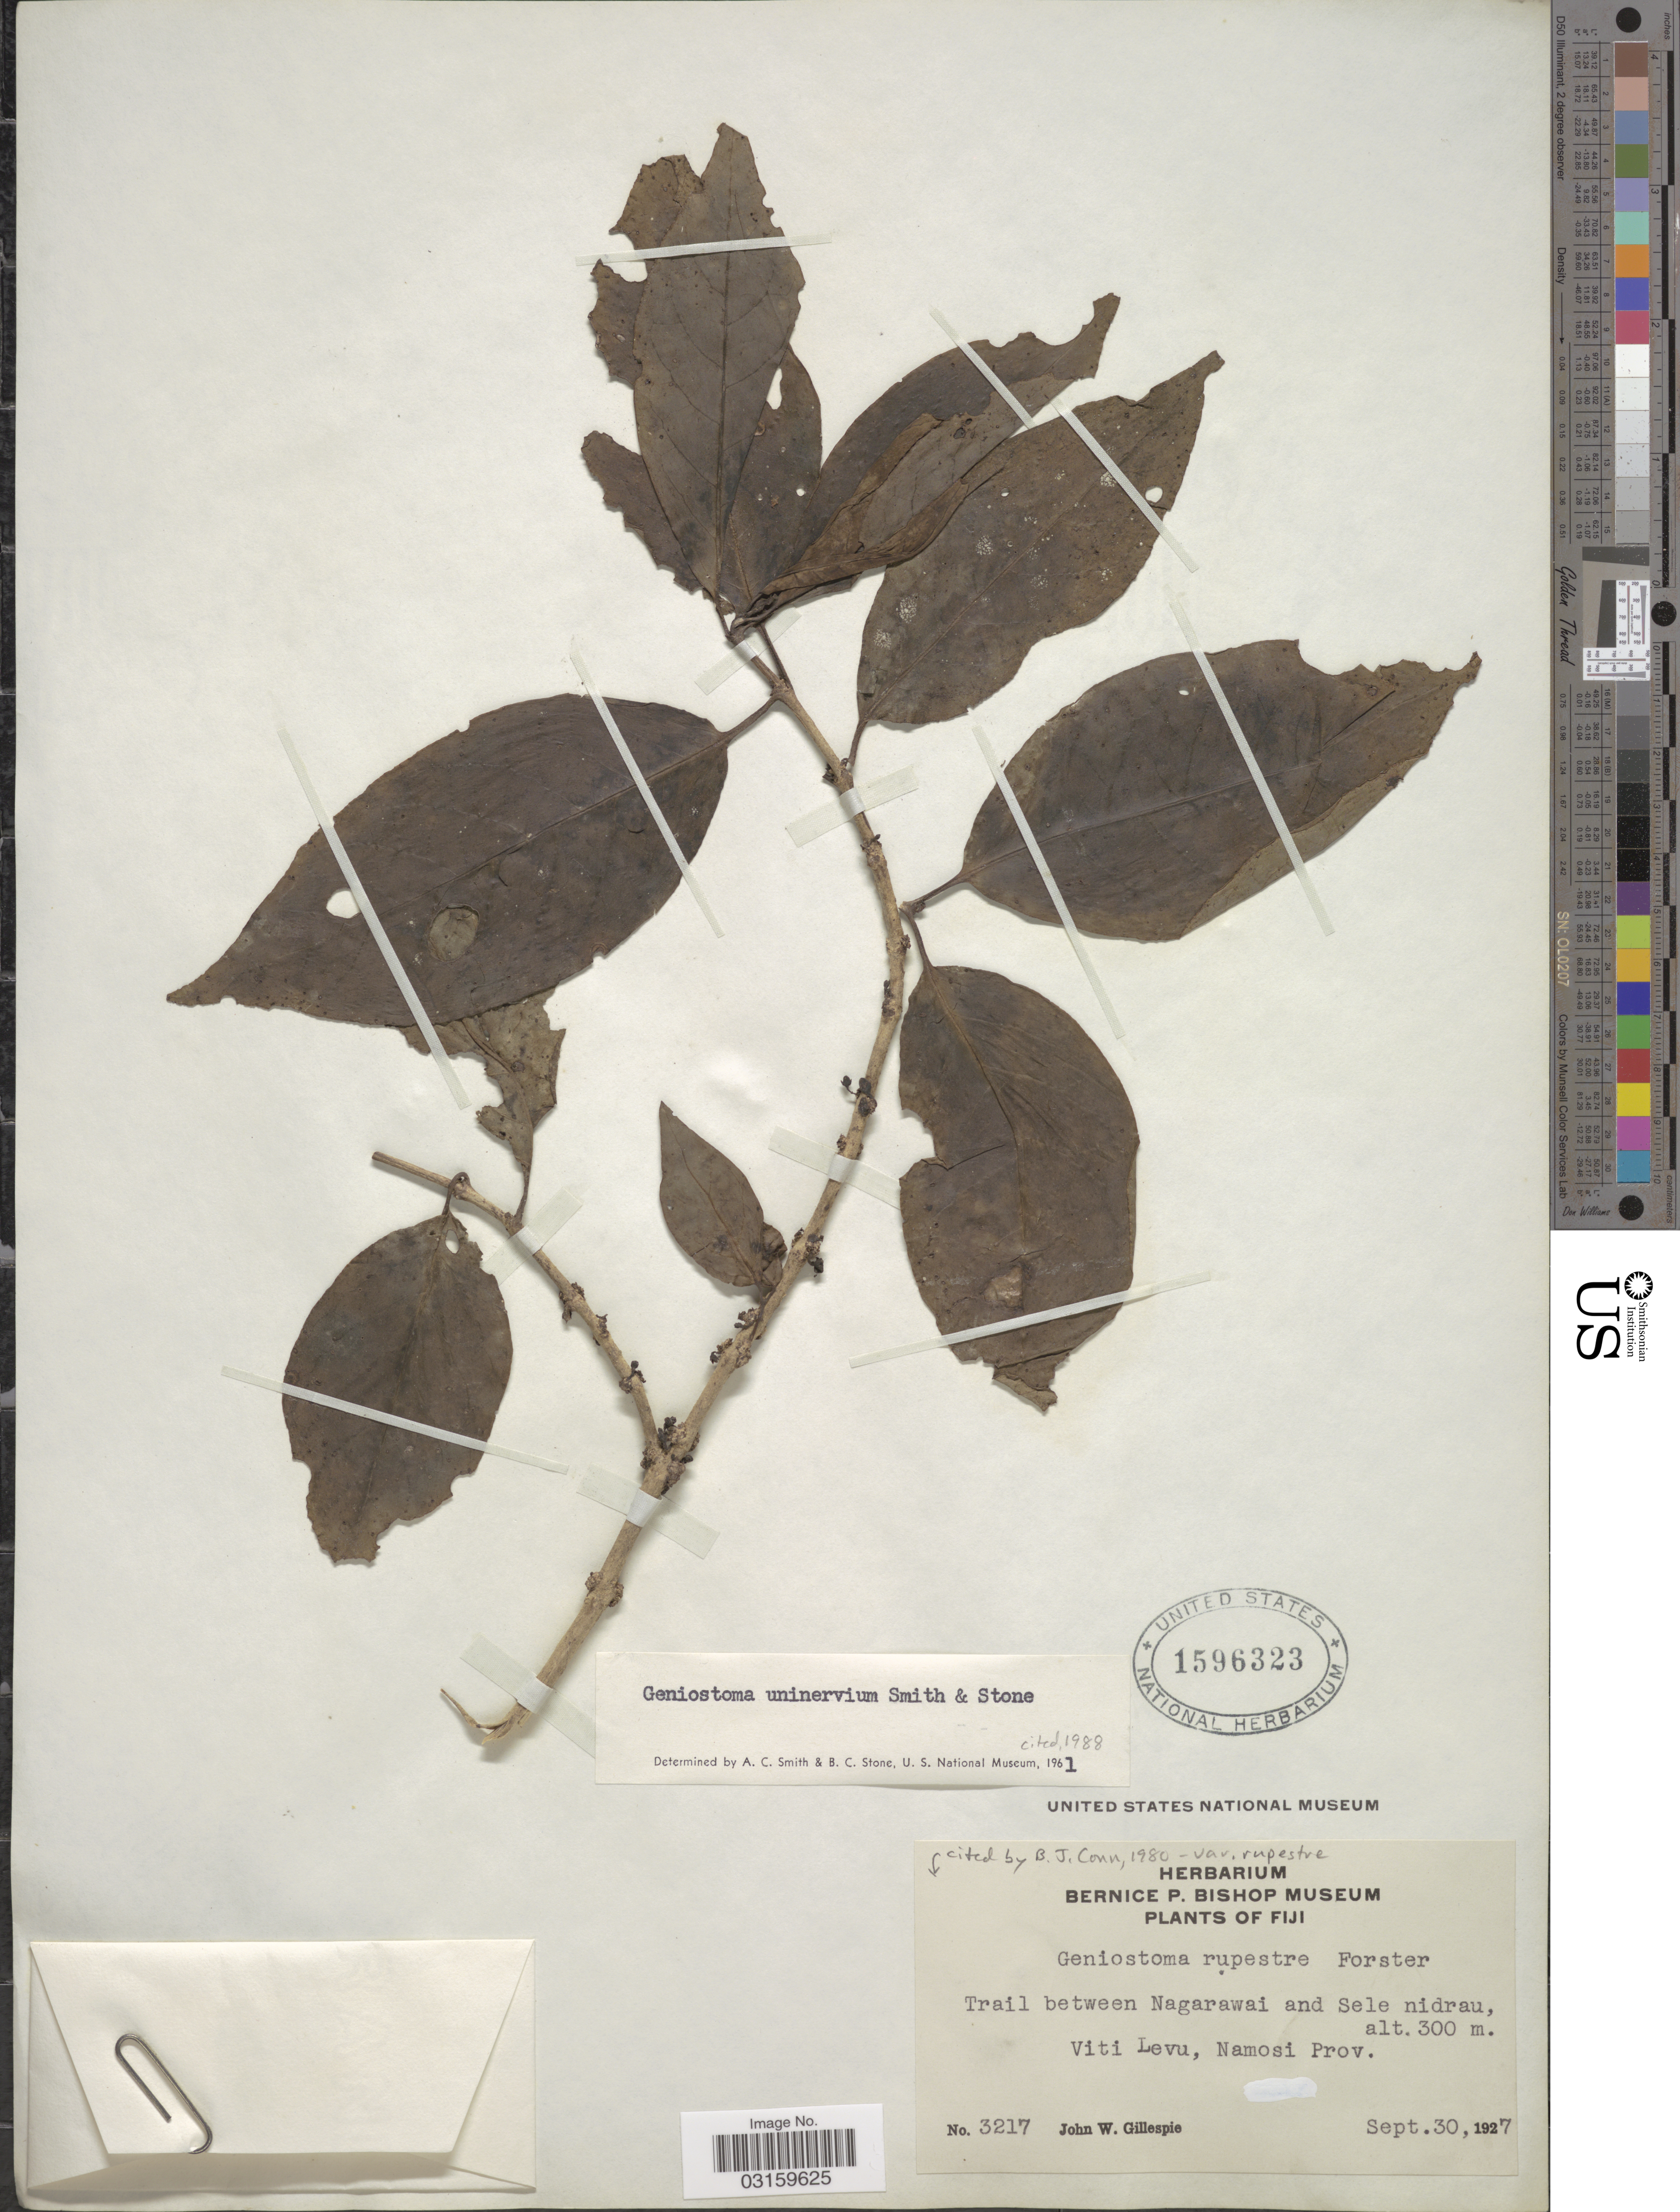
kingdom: Plantae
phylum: Tracheophyta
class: Magnoliopsida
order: Gentianales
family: Loganiaceae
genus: Geniostoma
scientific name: Geniostoma rupestre var. rupestre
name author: J.R. Forst. & G. Forst.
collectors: J. W. Gillespie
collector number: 3217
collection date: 1927-09-30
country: Fiji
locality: Trail between Nagarawai and Sele nidrau, Viti Levu, Namosi Prov.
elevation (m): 300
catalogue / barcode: US 1596323